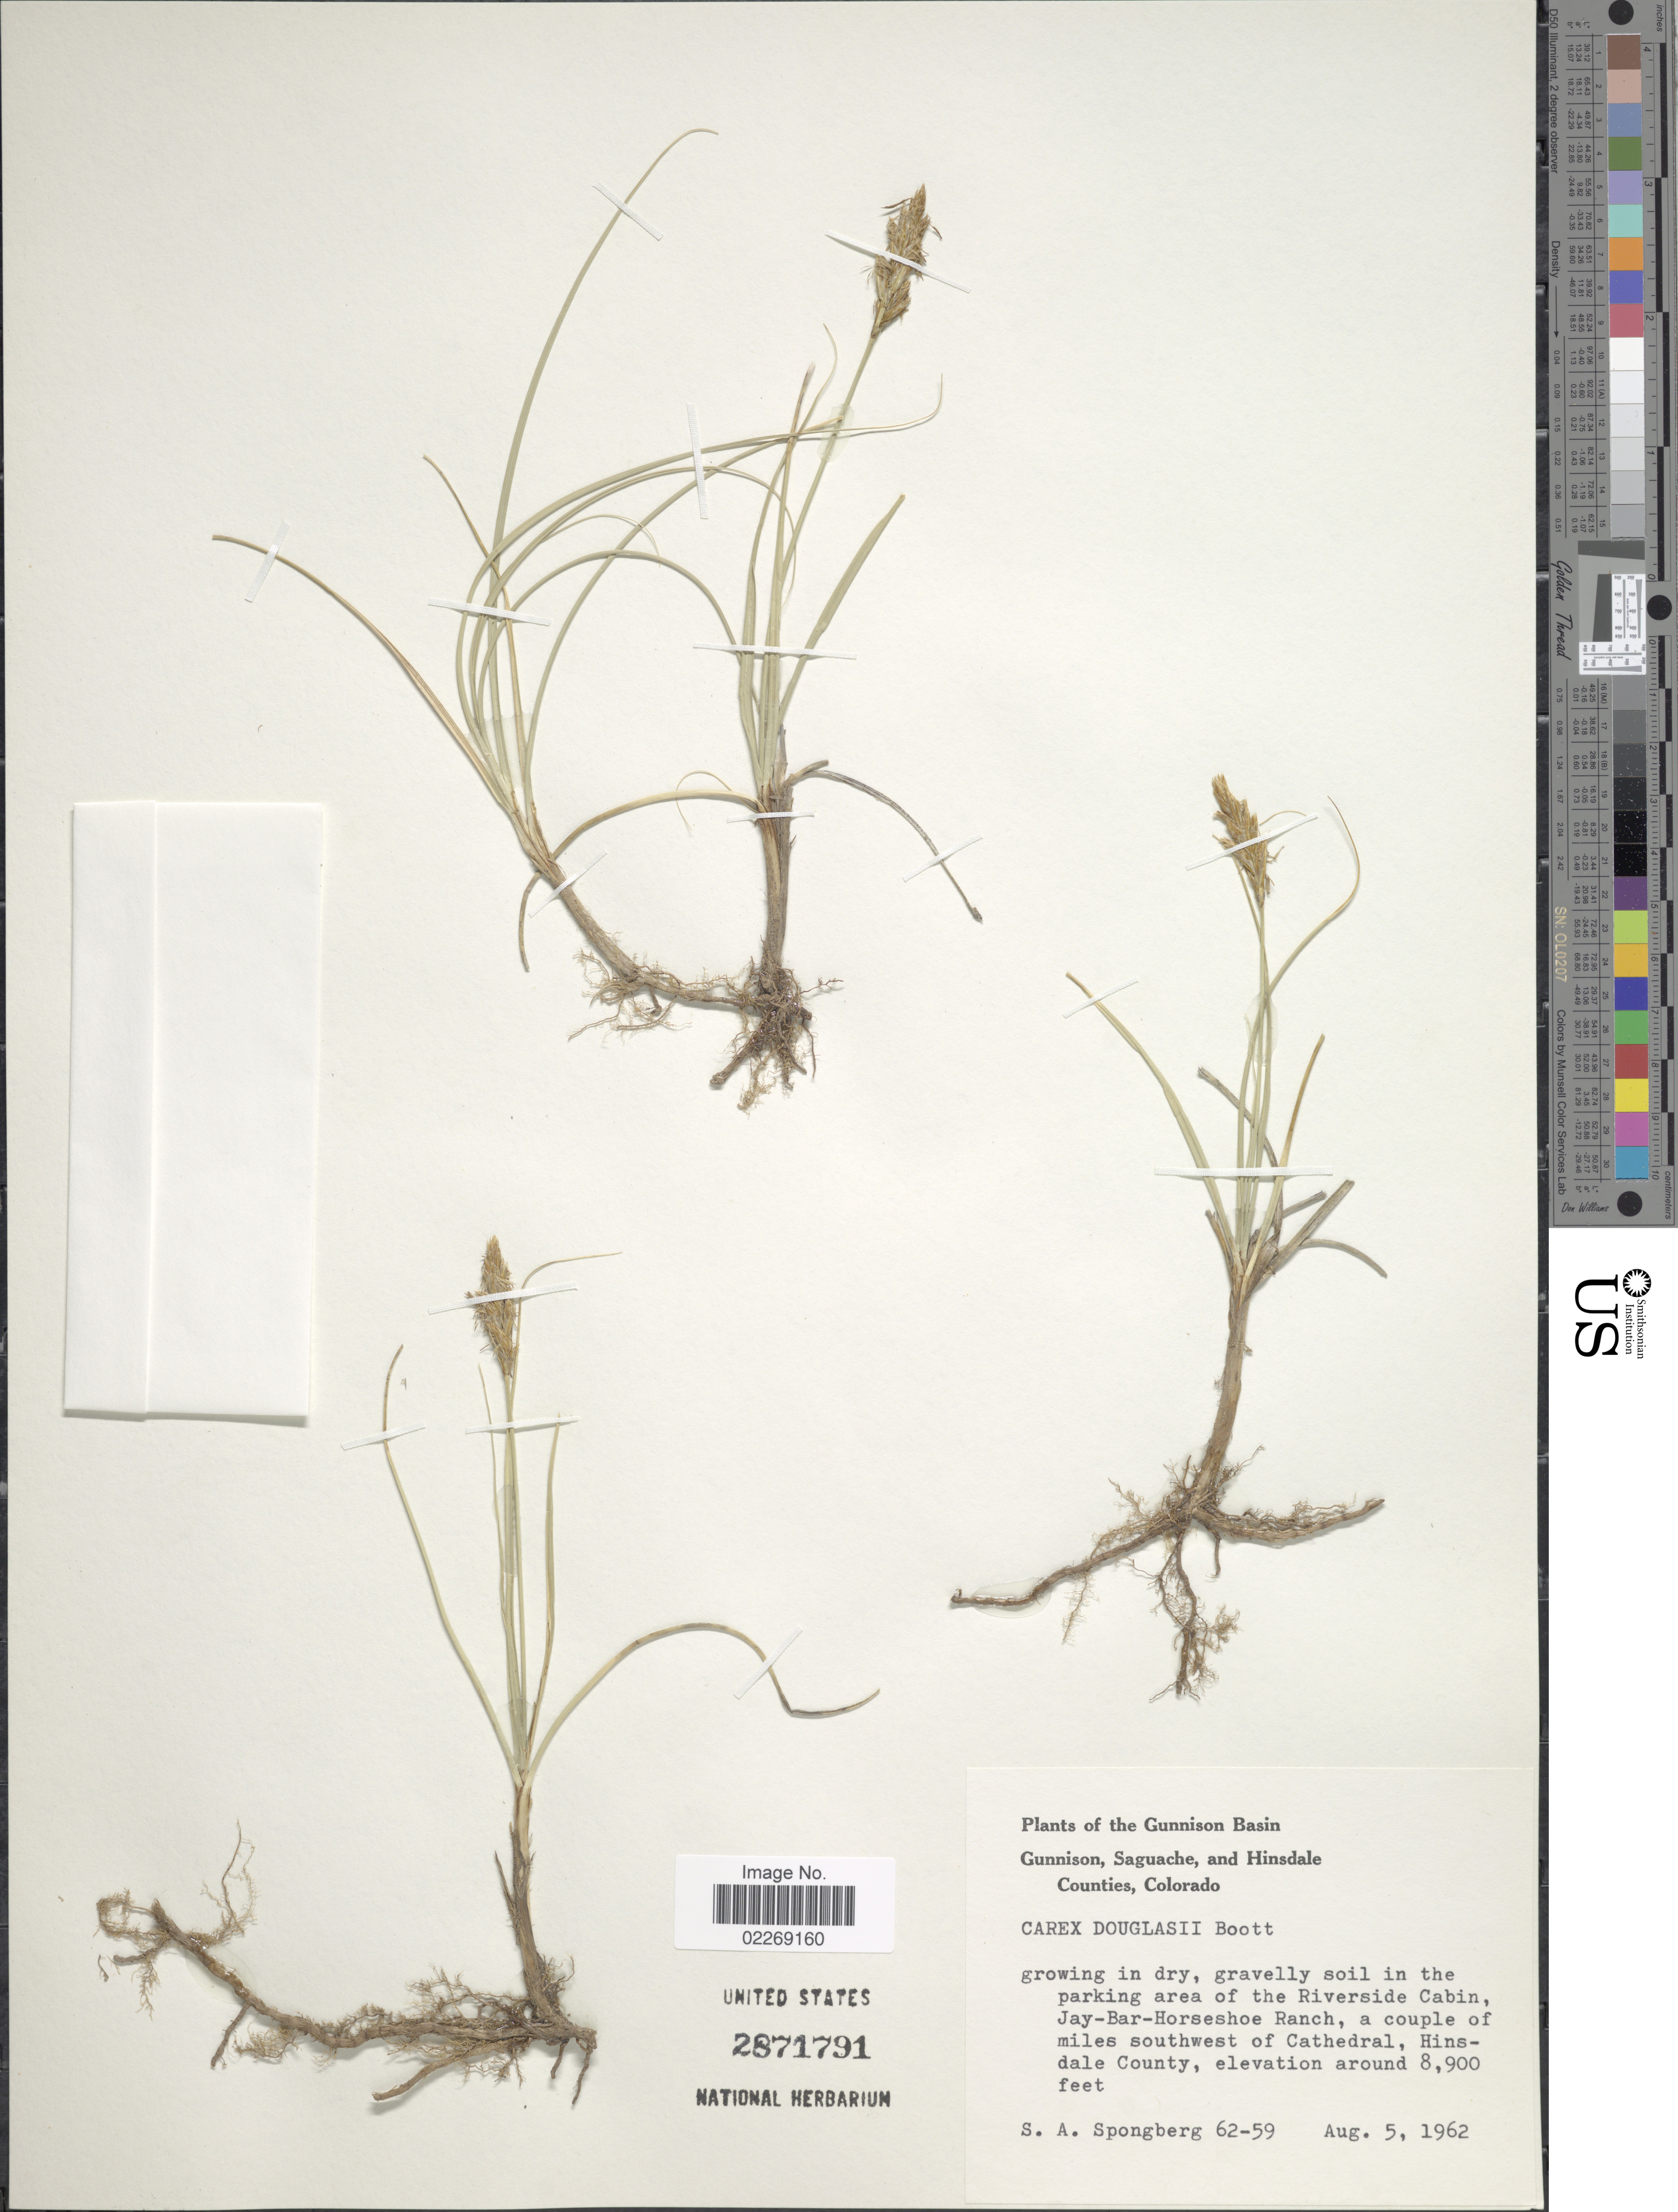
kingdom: Plantae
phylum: Tracheophyta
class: Liliopsida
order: Poales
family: Cyperaceae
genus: Carex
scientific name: Carex douglasii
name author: Boott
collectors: S. A.Spongberg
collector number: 62-59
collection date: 1962-08-05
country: United States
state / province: Colorado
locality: Gunnison Basin. in the parking area of the Riverside Cabin, Jay-Bar-Horseshoe Ranch, a couple of miles southwest of Cathedral, Hinsdale County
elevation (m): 2713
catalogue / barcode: US 2871791